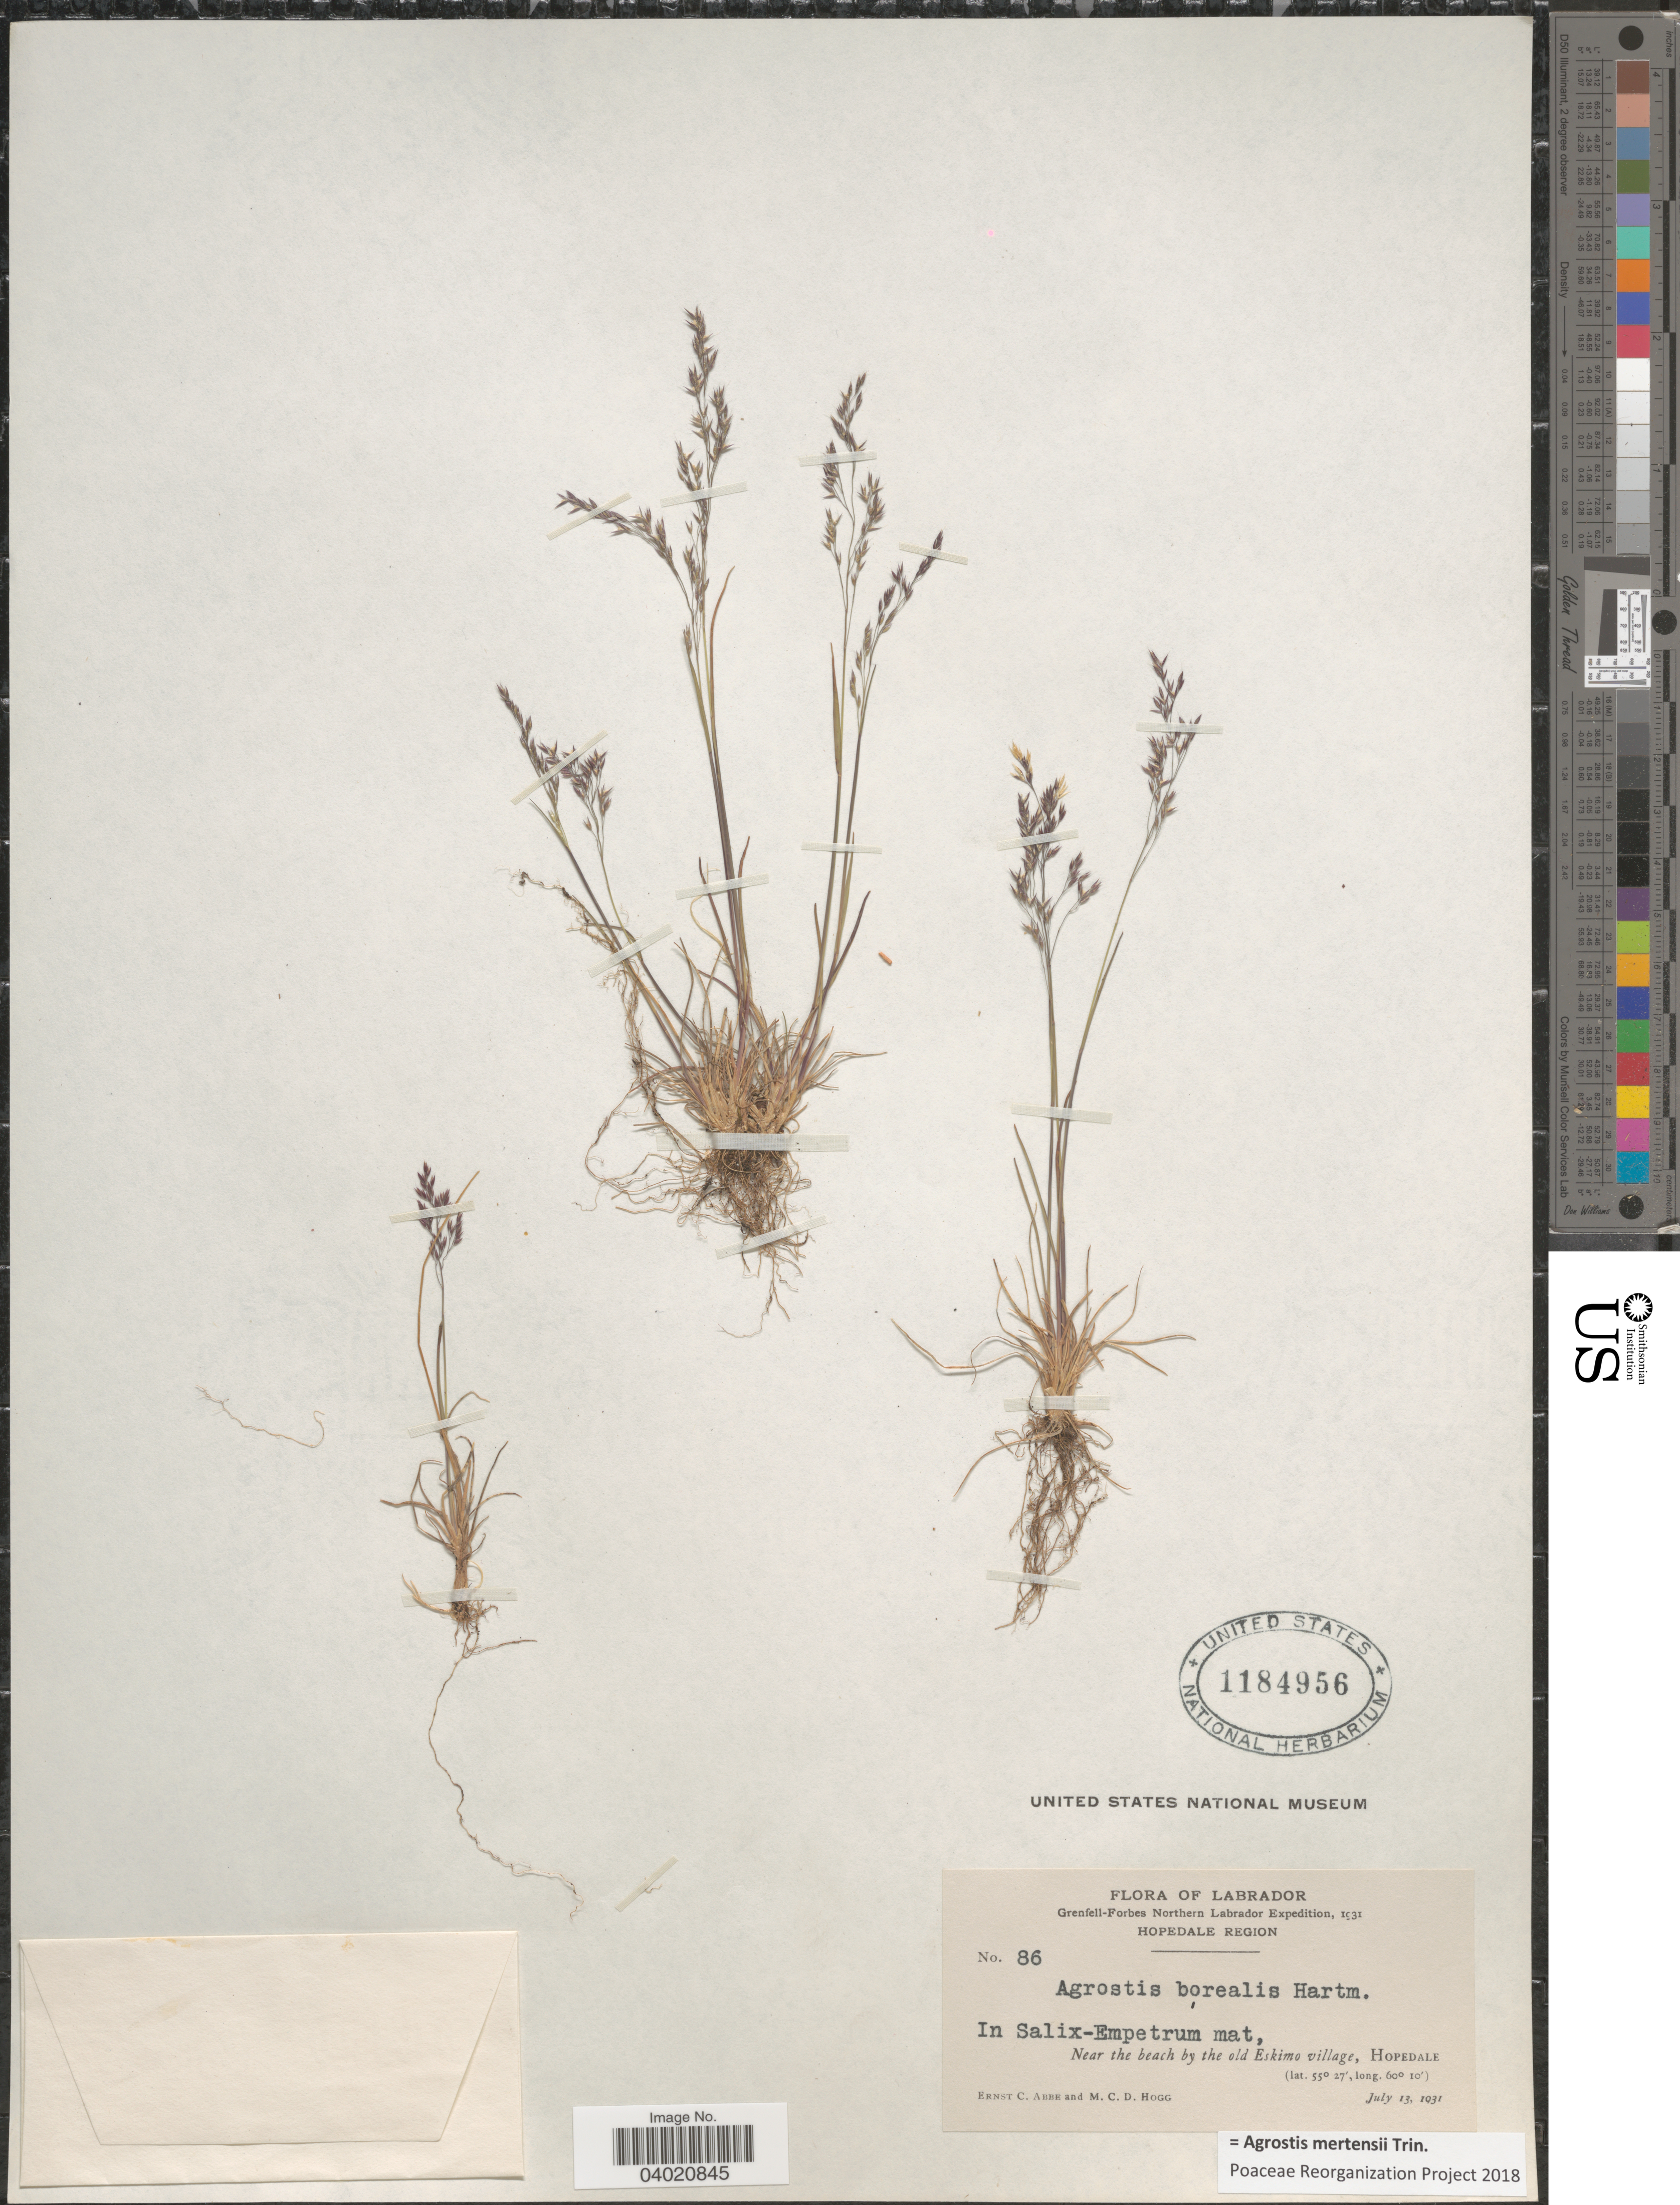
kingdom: Plantae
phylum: Tracheophyta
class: Liliopsida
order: Poales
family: Poaceae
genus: Agrostis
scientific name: Agrostis mertensii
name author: Trin.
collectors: E. C. Abbe & M. Hogg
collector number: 86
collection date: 1931-07-13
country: Canada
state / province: Newfoundland and Labrador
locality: Labrador. Hoepdale Region. Near the beach by the old Eskimo village, Hopedale.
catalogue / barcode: US 1184956